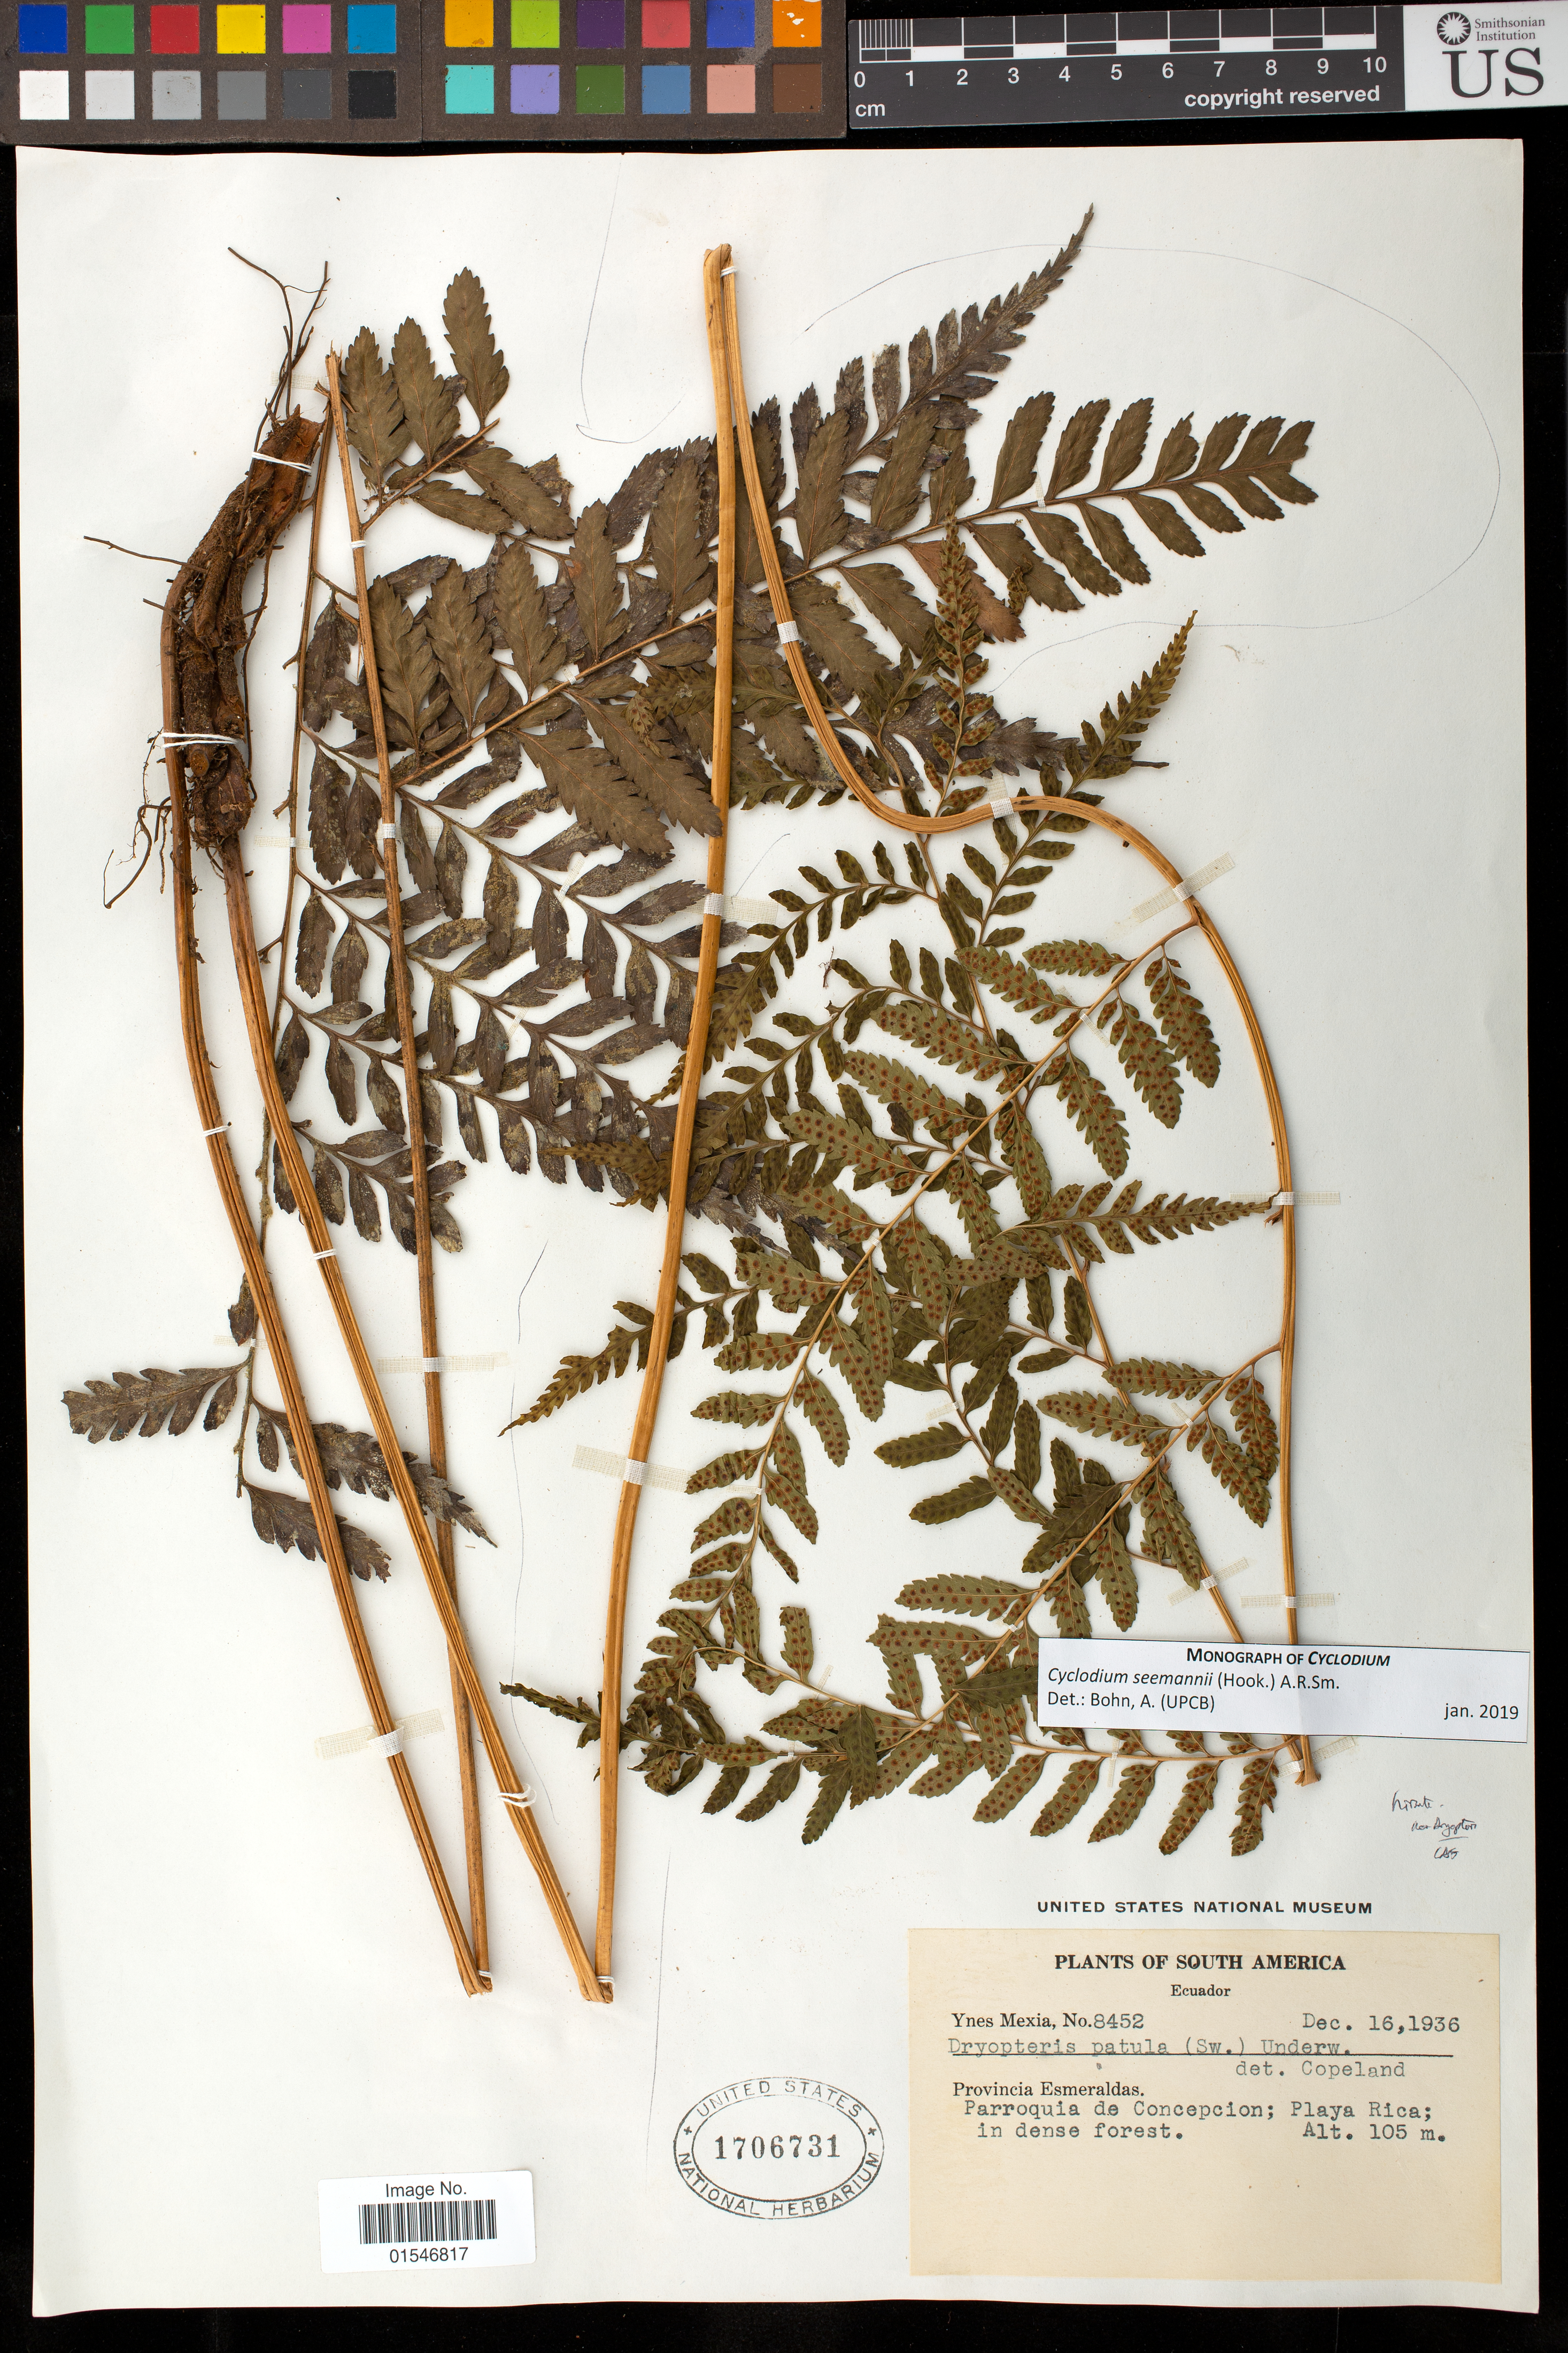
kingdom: Plantae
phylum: Tracheophyta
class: Polypodiopsida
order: Polypodiales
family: Dryopteridaceae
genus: Cyclodium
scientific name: Cyclodium seemannii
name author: (Hook.) A.R. Sm.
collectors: Y. Mexia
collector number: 8452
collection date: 1936-12-16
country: Ecuador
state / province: Esmeraldas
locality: South America. Provincia Esmeraldas. Parroquia de Concepcion; Playa Rica.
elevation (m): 105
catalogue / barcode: US 1706731